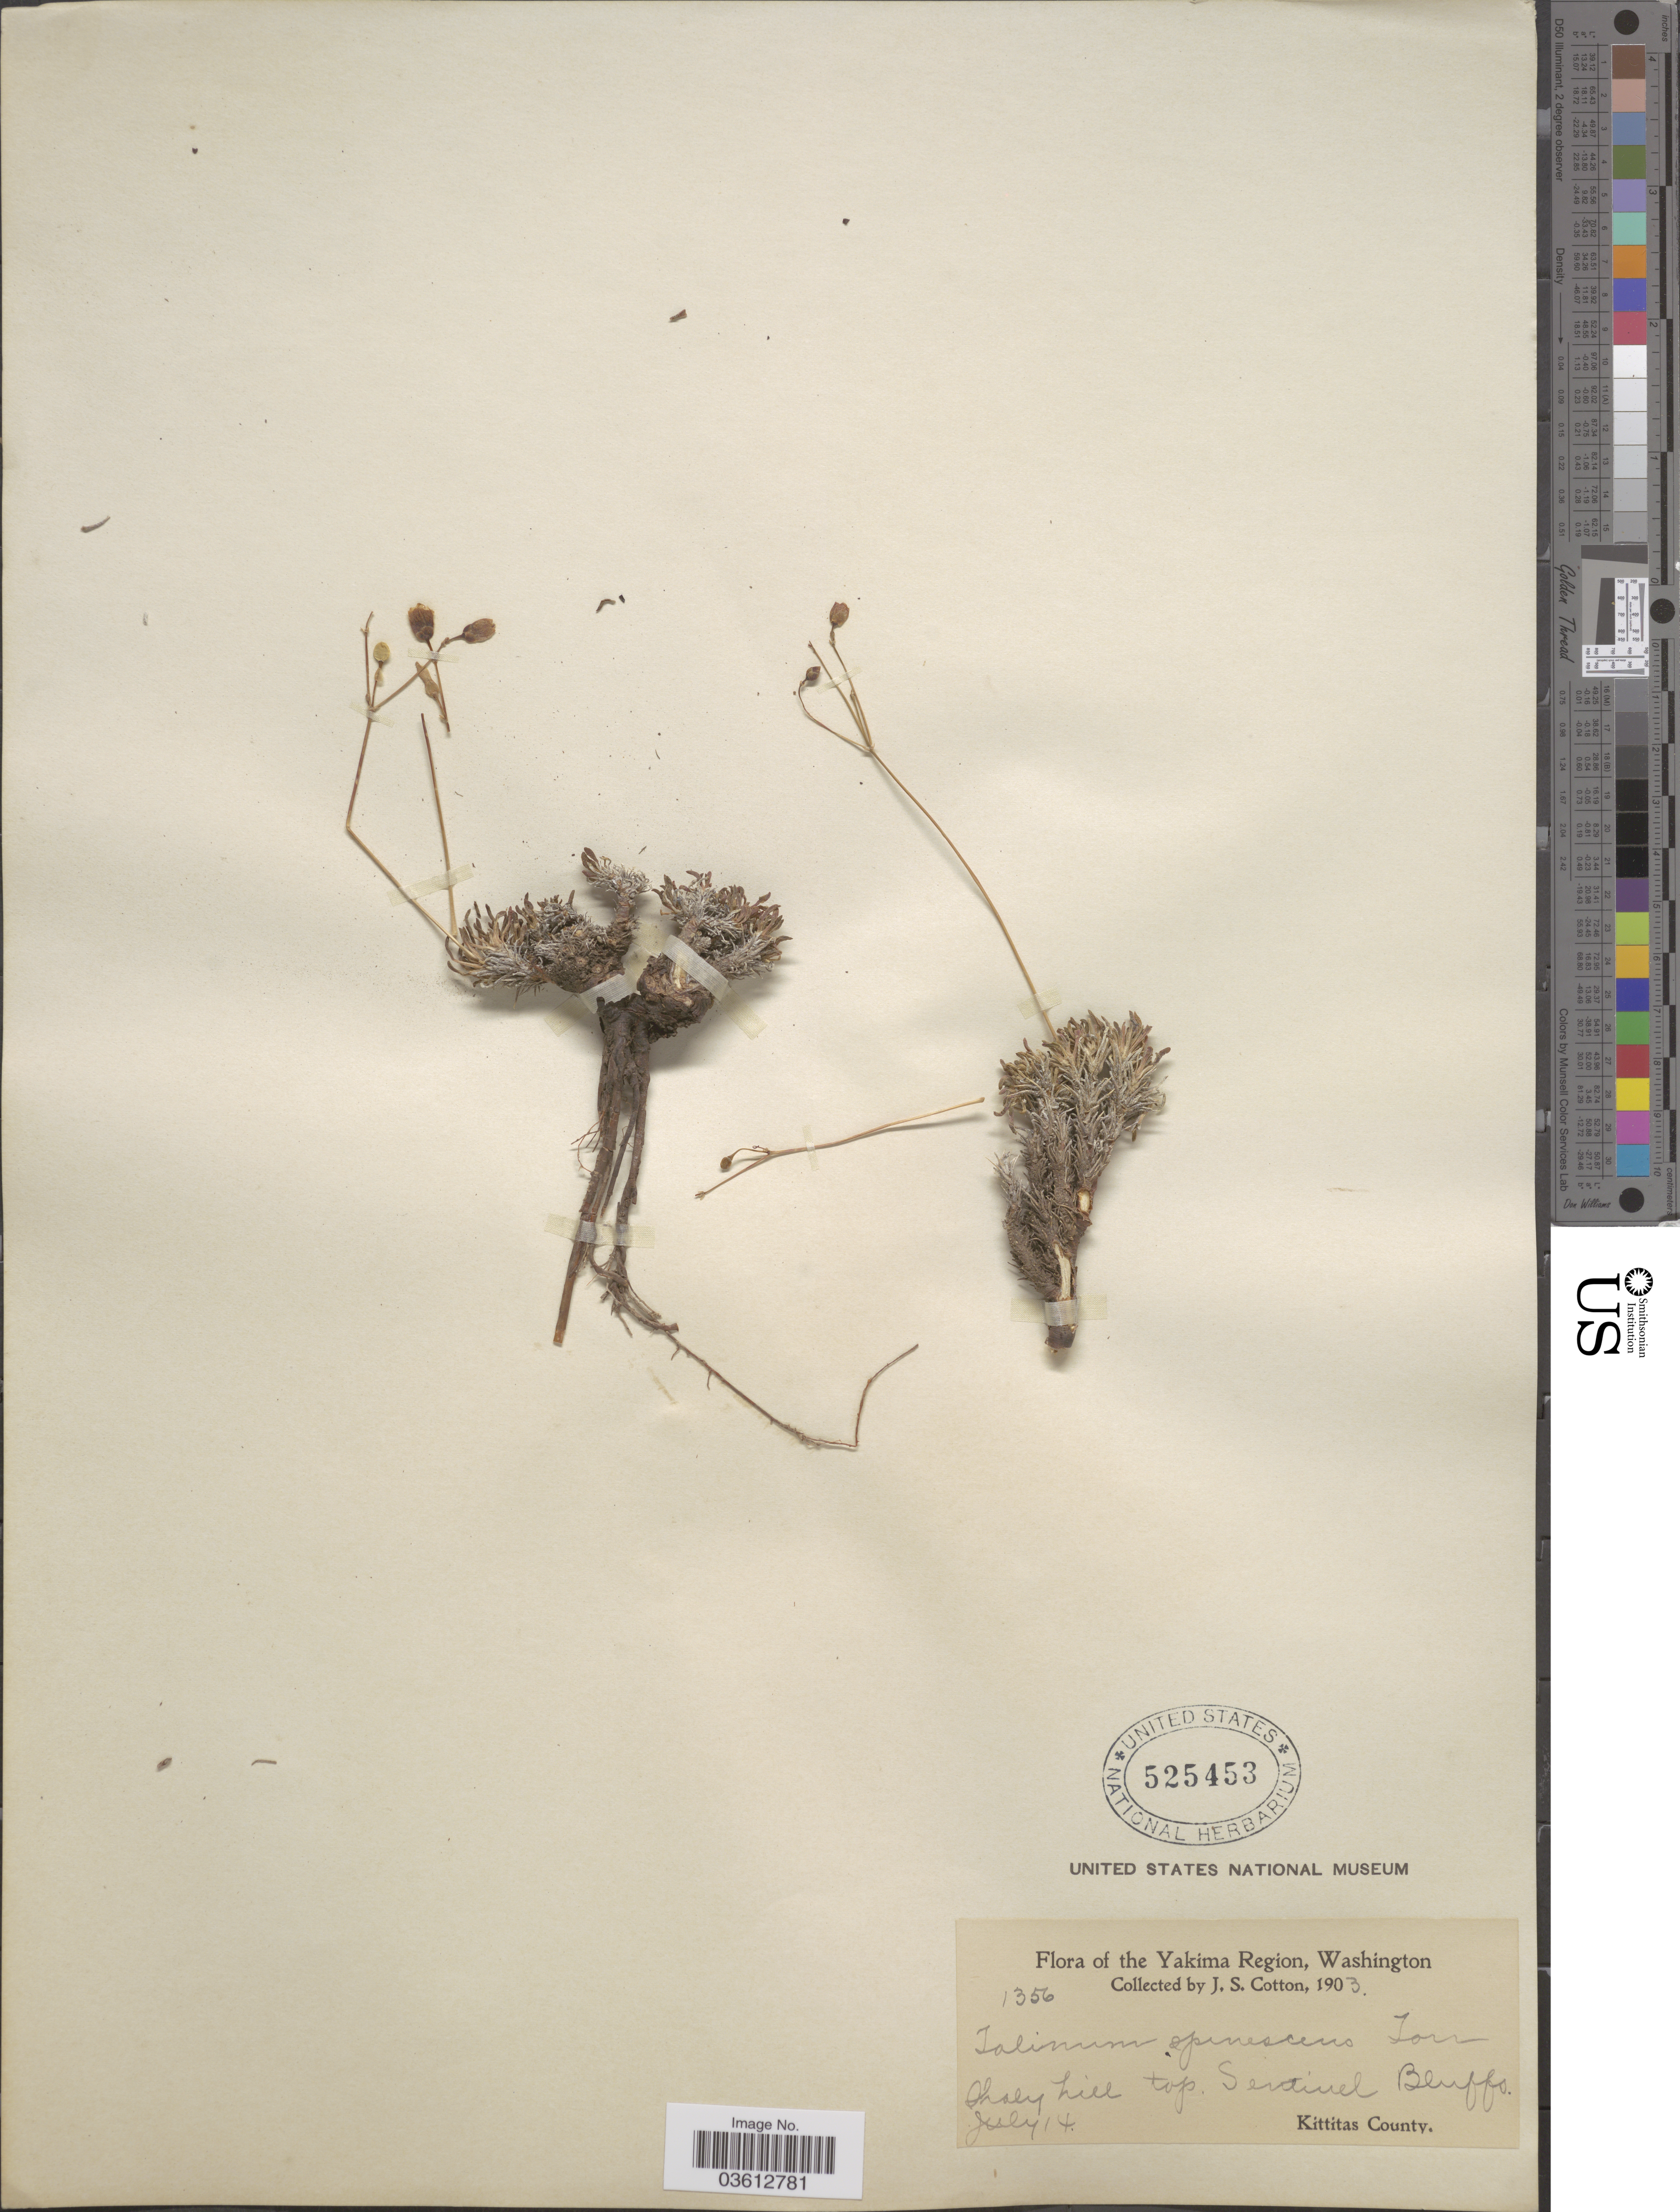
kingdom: Plantae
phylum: Tracheophyta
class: Magnoliopsida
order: Caryophyllales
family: Talinaceae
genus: Talinum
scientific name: Talinum spinescens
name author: Torr.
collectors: J. S. Cotton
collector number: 1356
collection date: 1903-07-14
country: United States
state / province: Washington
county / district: Kittitas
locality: The Yakima Region. Sentinel Bluffs. Kittitas County.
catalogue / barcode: US 525453